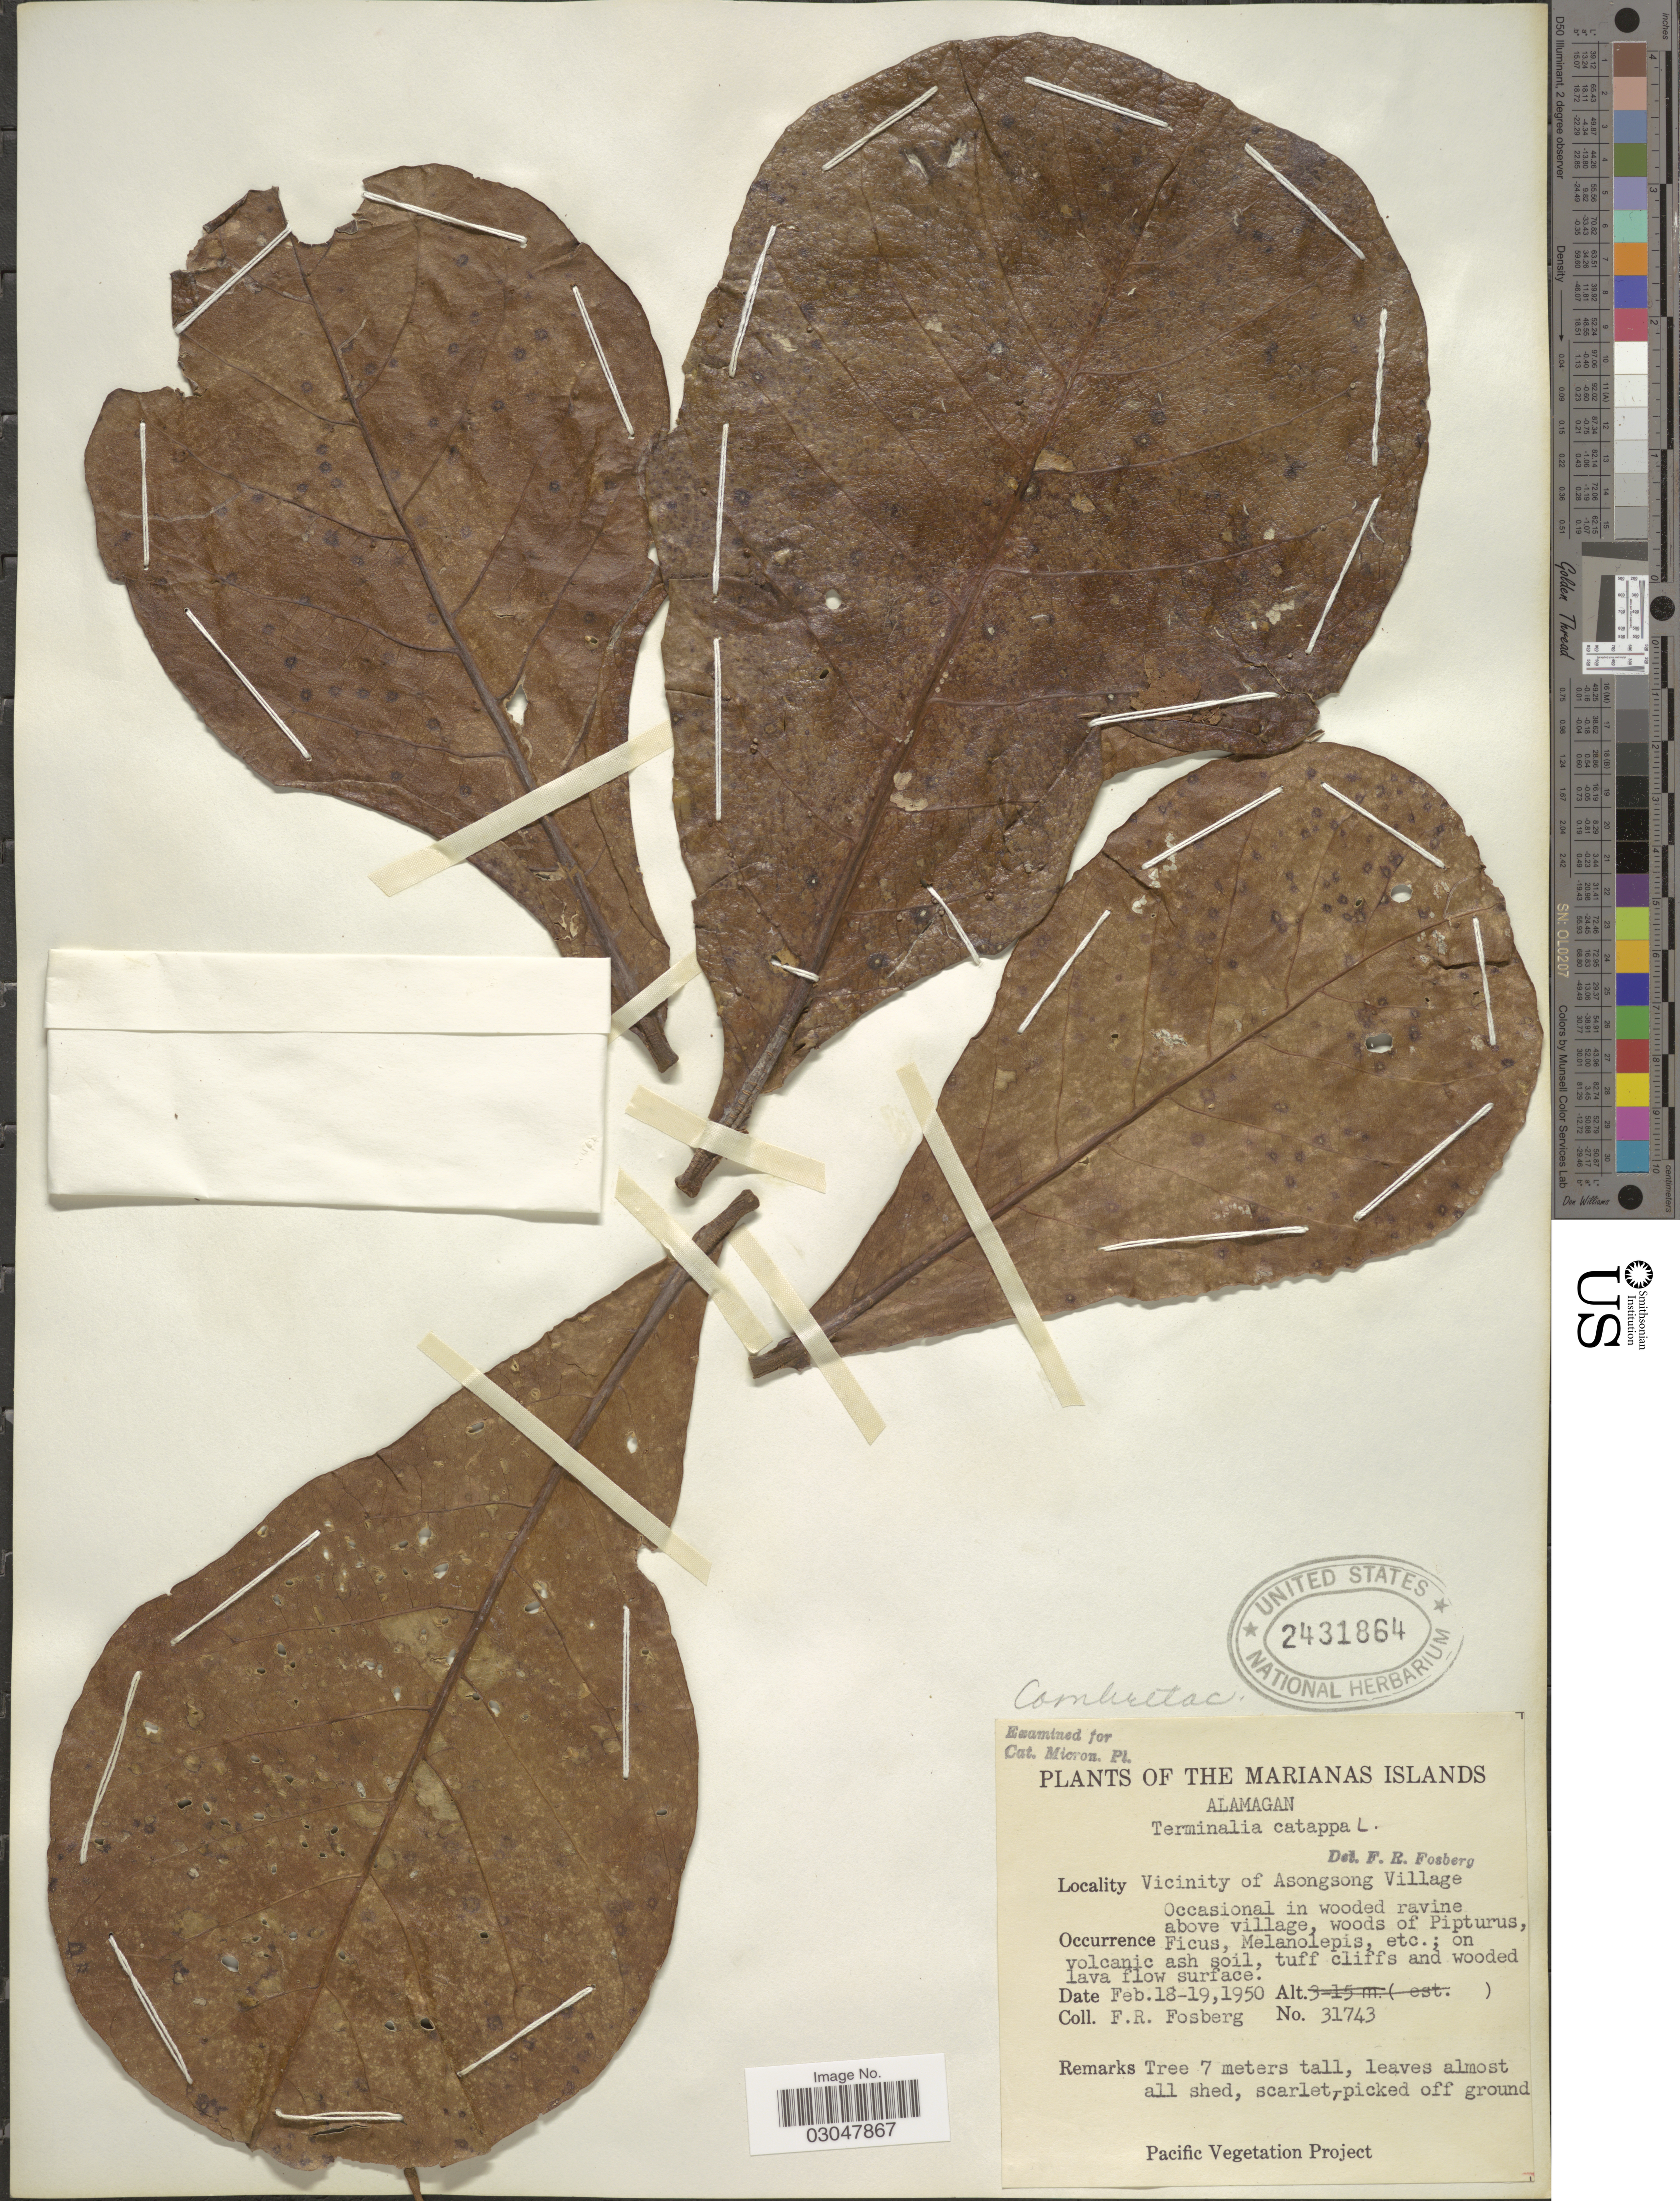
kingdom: Plantae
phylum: Tracheophyta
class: Magnoliopsida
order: Myrtales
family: Combretaceae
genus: Terminalia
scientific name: Terminalia catappa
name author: L.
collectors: F. R. Fosberg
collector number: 31743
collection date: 1950-02-18/1950-02-19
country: Northern Mariana Islands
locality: Marianas Islands. Alamagan. Vicinity of Asongsong Village.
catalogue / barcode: US 2431864